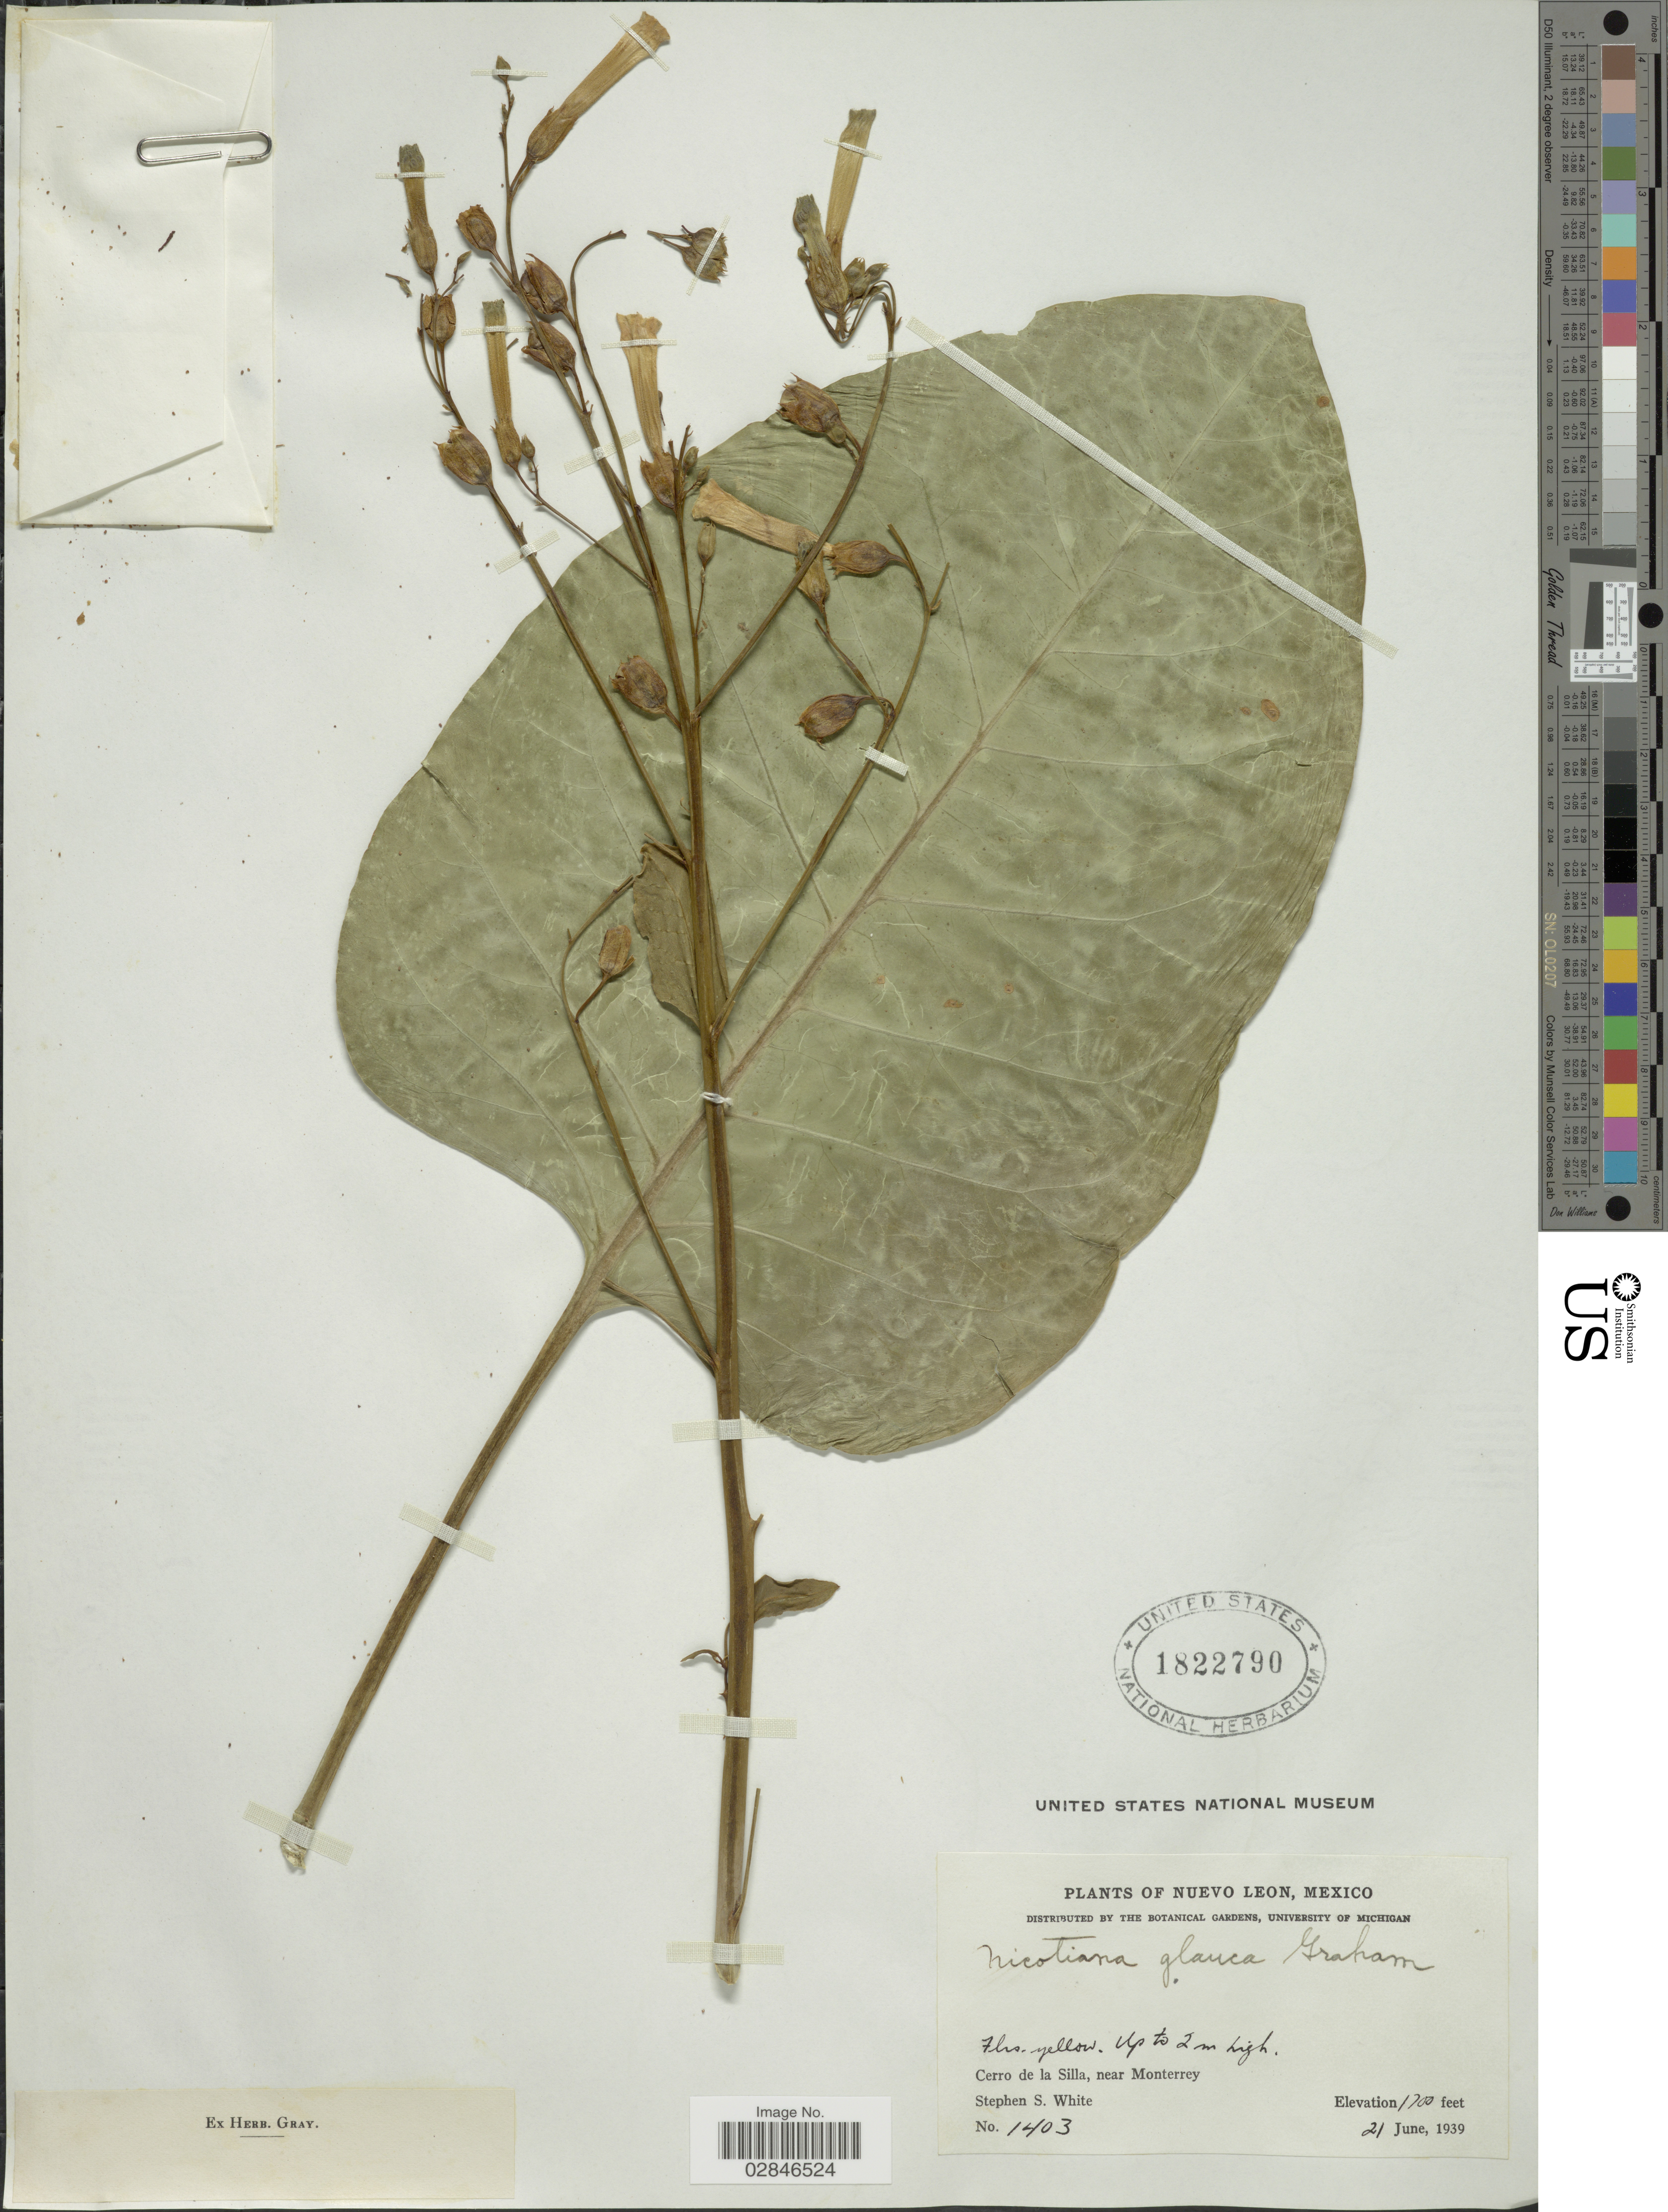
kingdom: Plantae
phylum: Tracheophyta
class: Magnoliopsida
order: Solanales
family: Solanaceae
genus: Nicotiana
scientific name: Nicotiana glauca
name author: Graham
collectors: S. S. White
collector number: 1403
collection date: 1939-06-21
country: Mexico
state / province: Nuevo León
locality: Cerro de la Silla, near Monterrey.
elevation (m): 518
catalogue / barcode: US 1822790